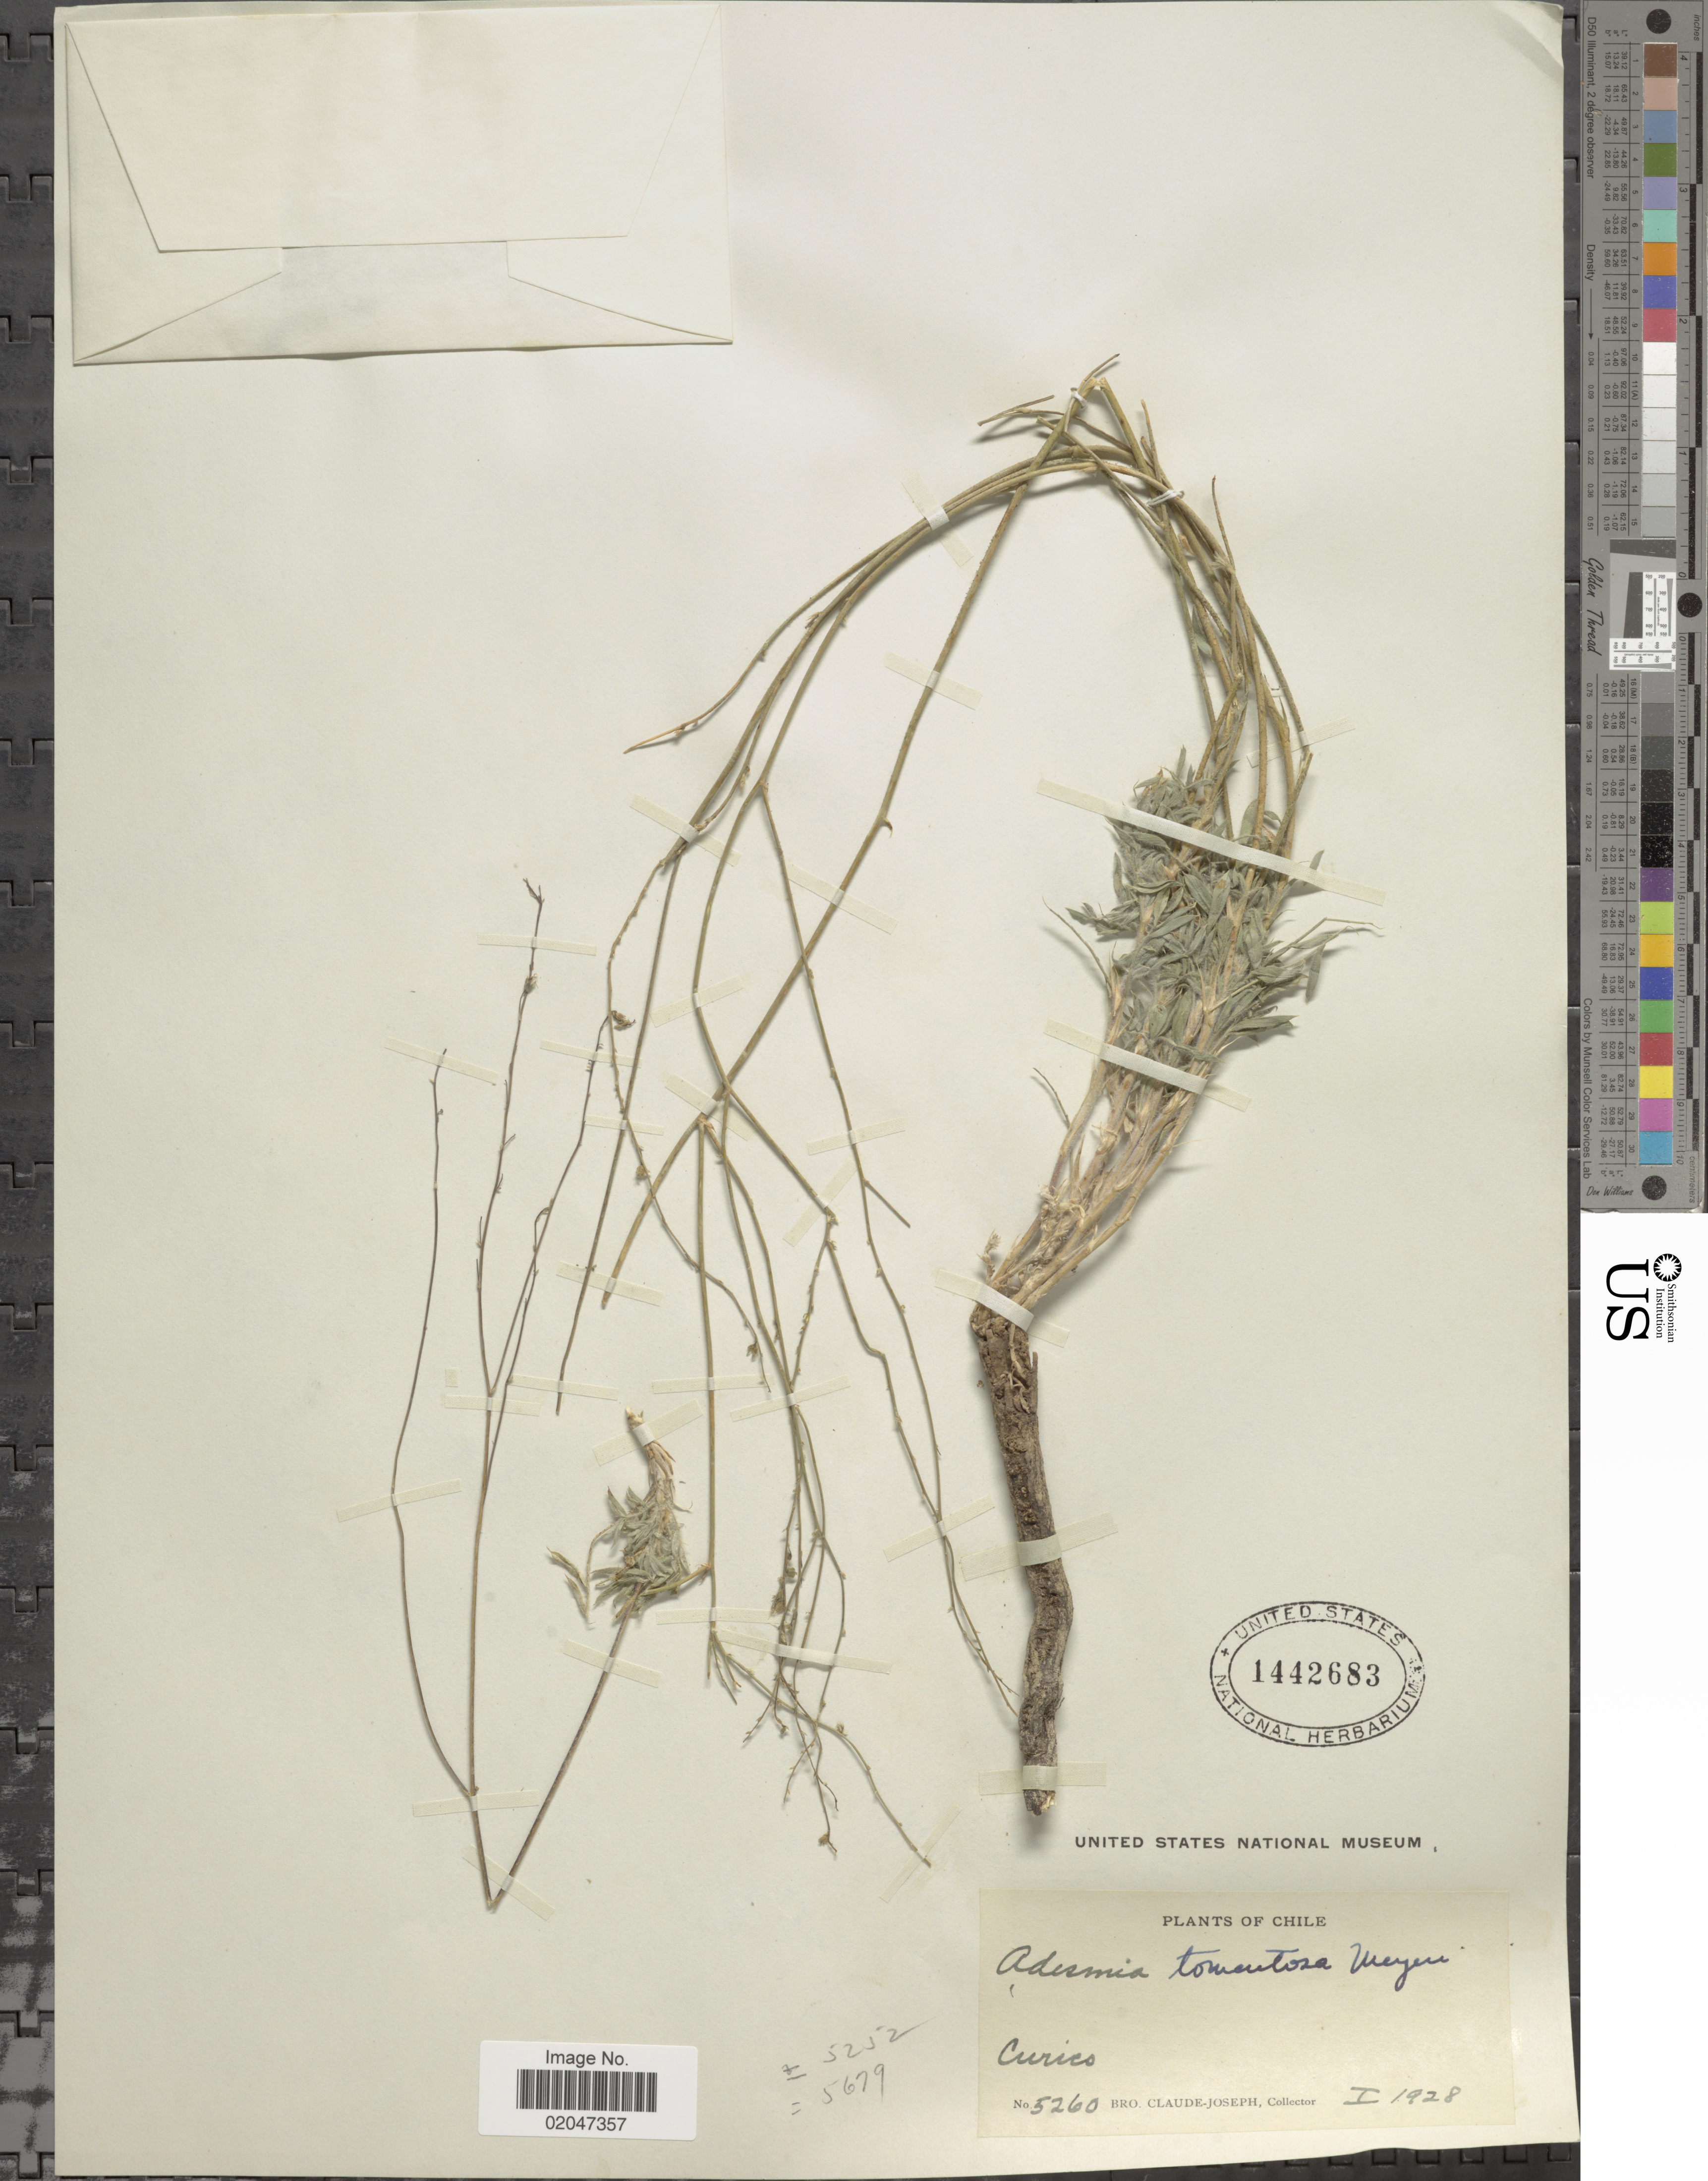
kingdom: Plantae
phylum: Tracheophyta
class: Magnoliopsida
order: Fabales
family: Fabaceae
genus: Adesmia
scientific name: Adesmia tomentosa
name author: Meyen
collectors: Bro. Claude-Joseph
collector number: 5260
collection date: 1928-01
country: Chile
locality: Curico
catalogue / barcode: US 1442683